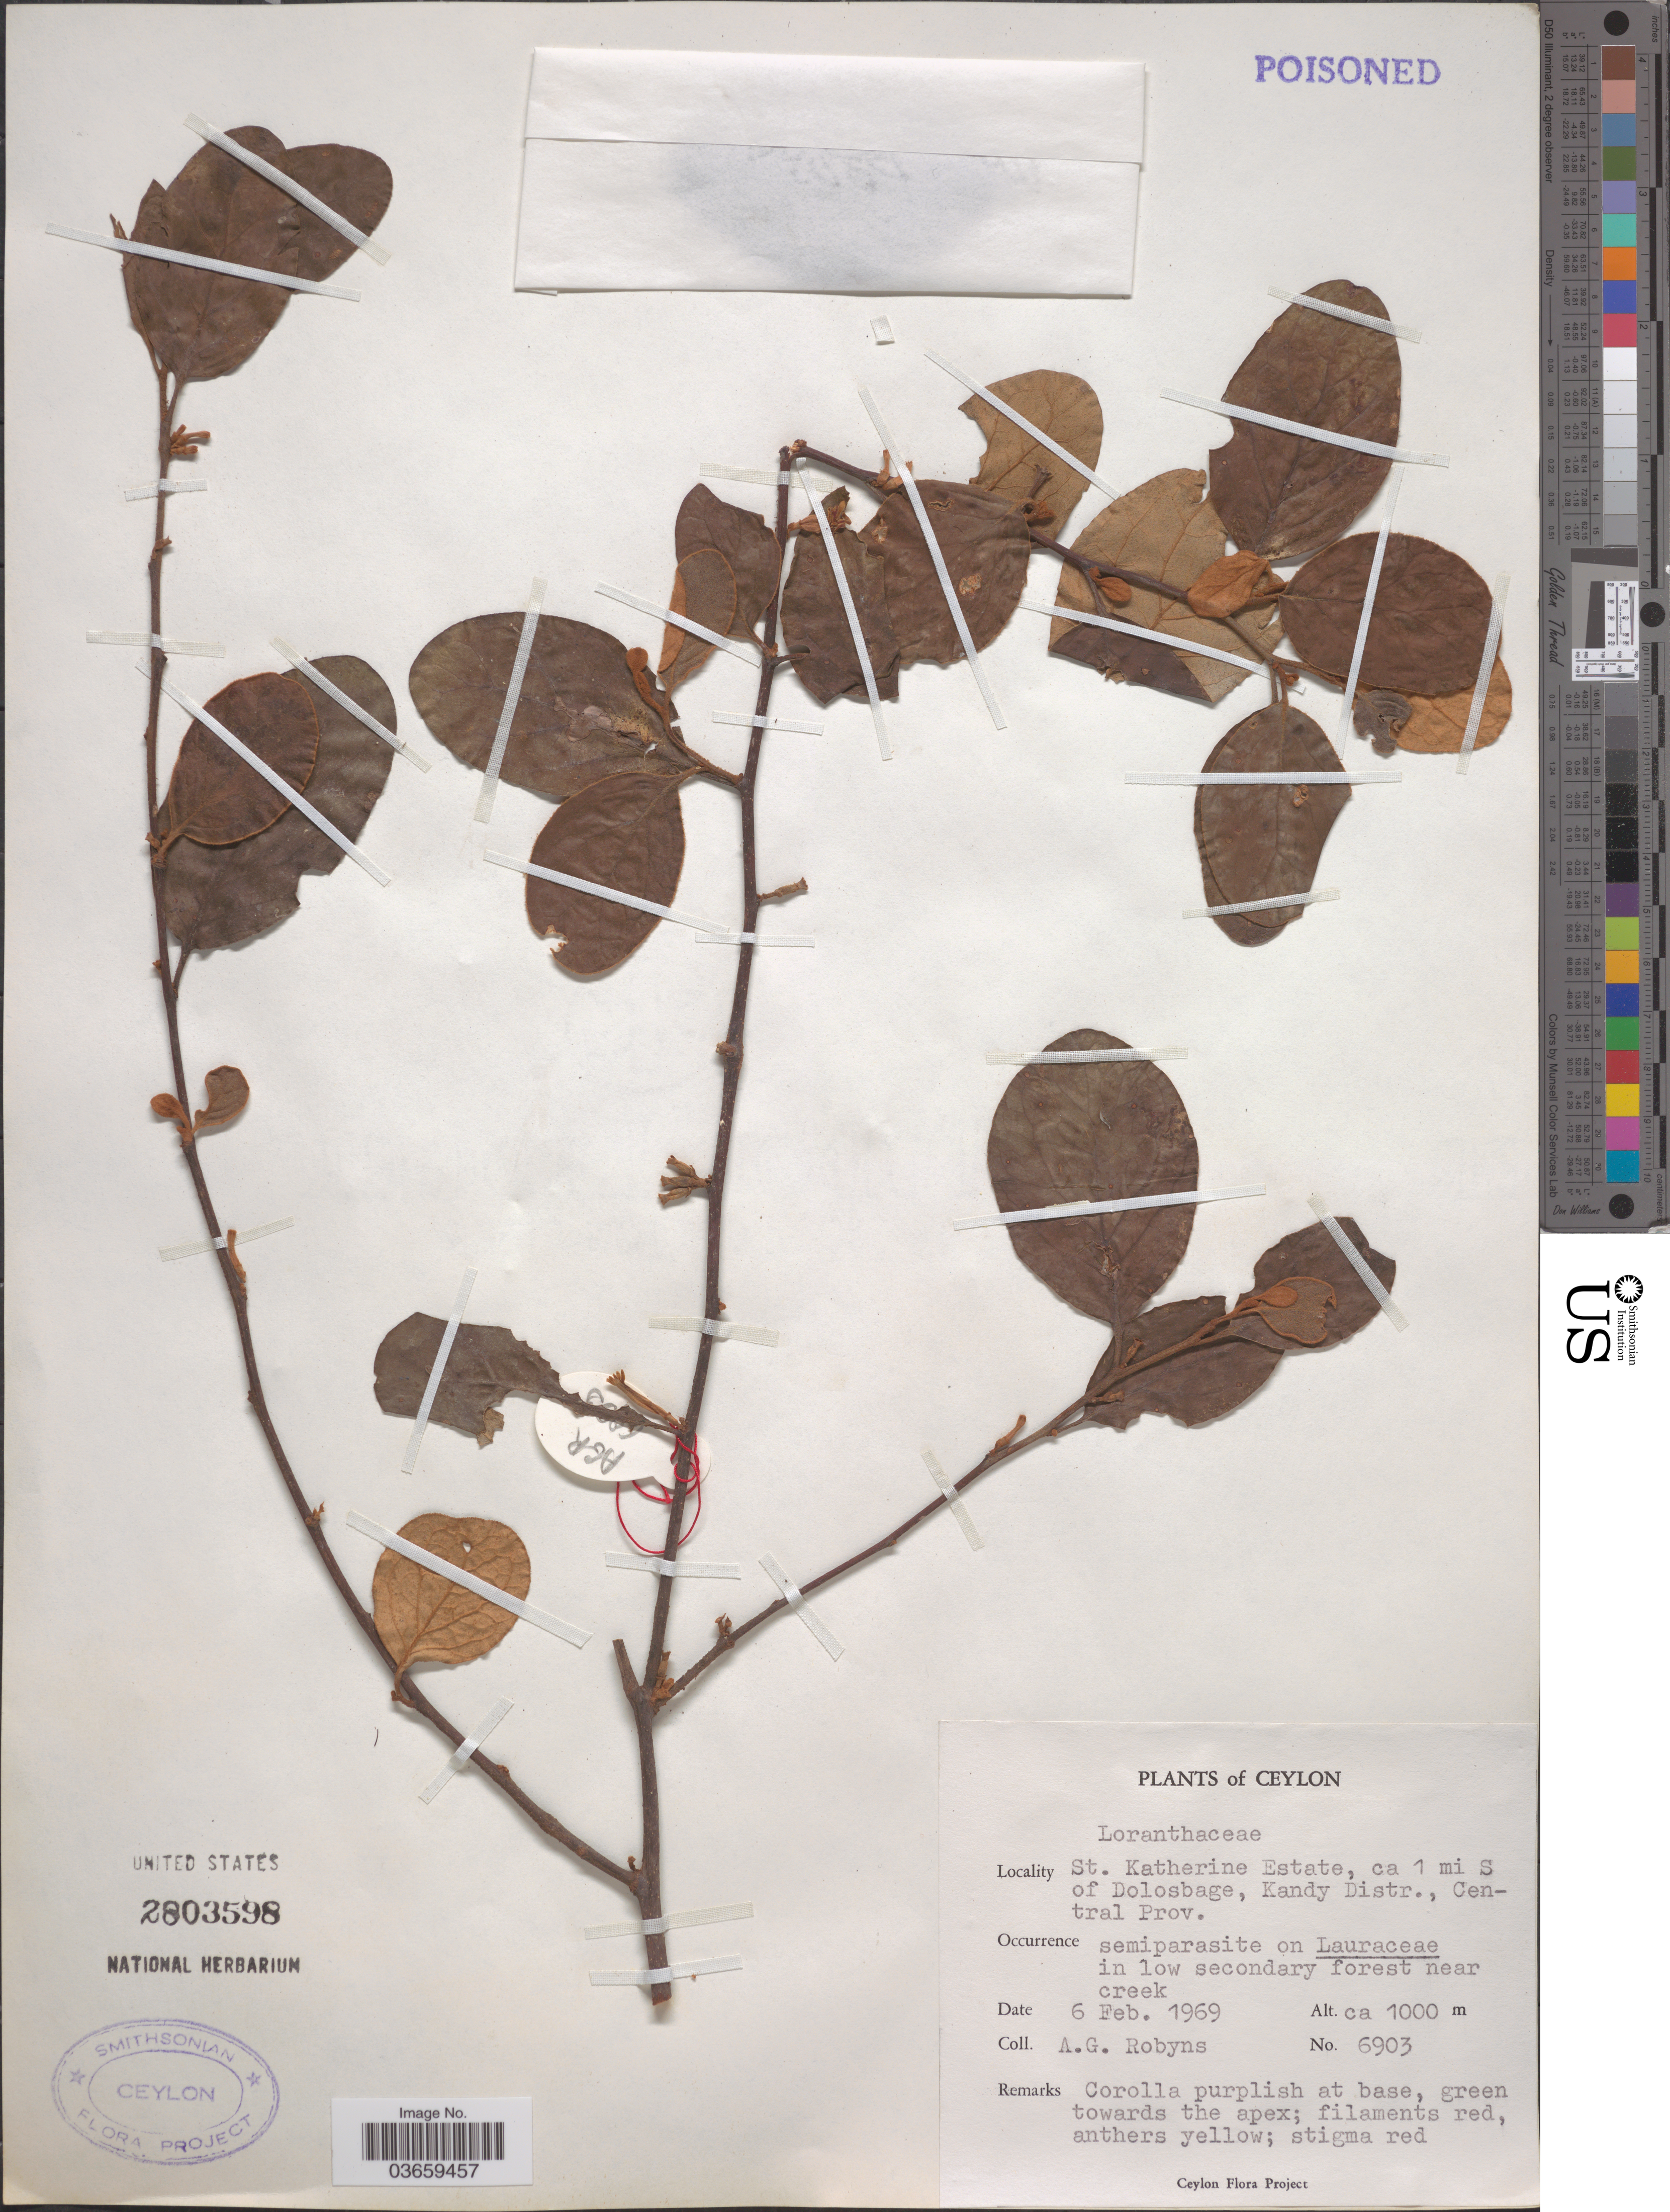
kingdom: Plantae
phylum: Tracheophyta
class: Magnoliopsida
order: Santalales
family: Loranthaceae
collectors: A. G. Robyns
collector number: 6903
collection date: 1969-02-06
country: Sri Lanka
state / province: Central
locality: Ceylon. St. Katherine Estate, ca 1 mi S of Dolosbage, Kandy District.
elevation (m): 1000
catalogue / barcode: US 2803598